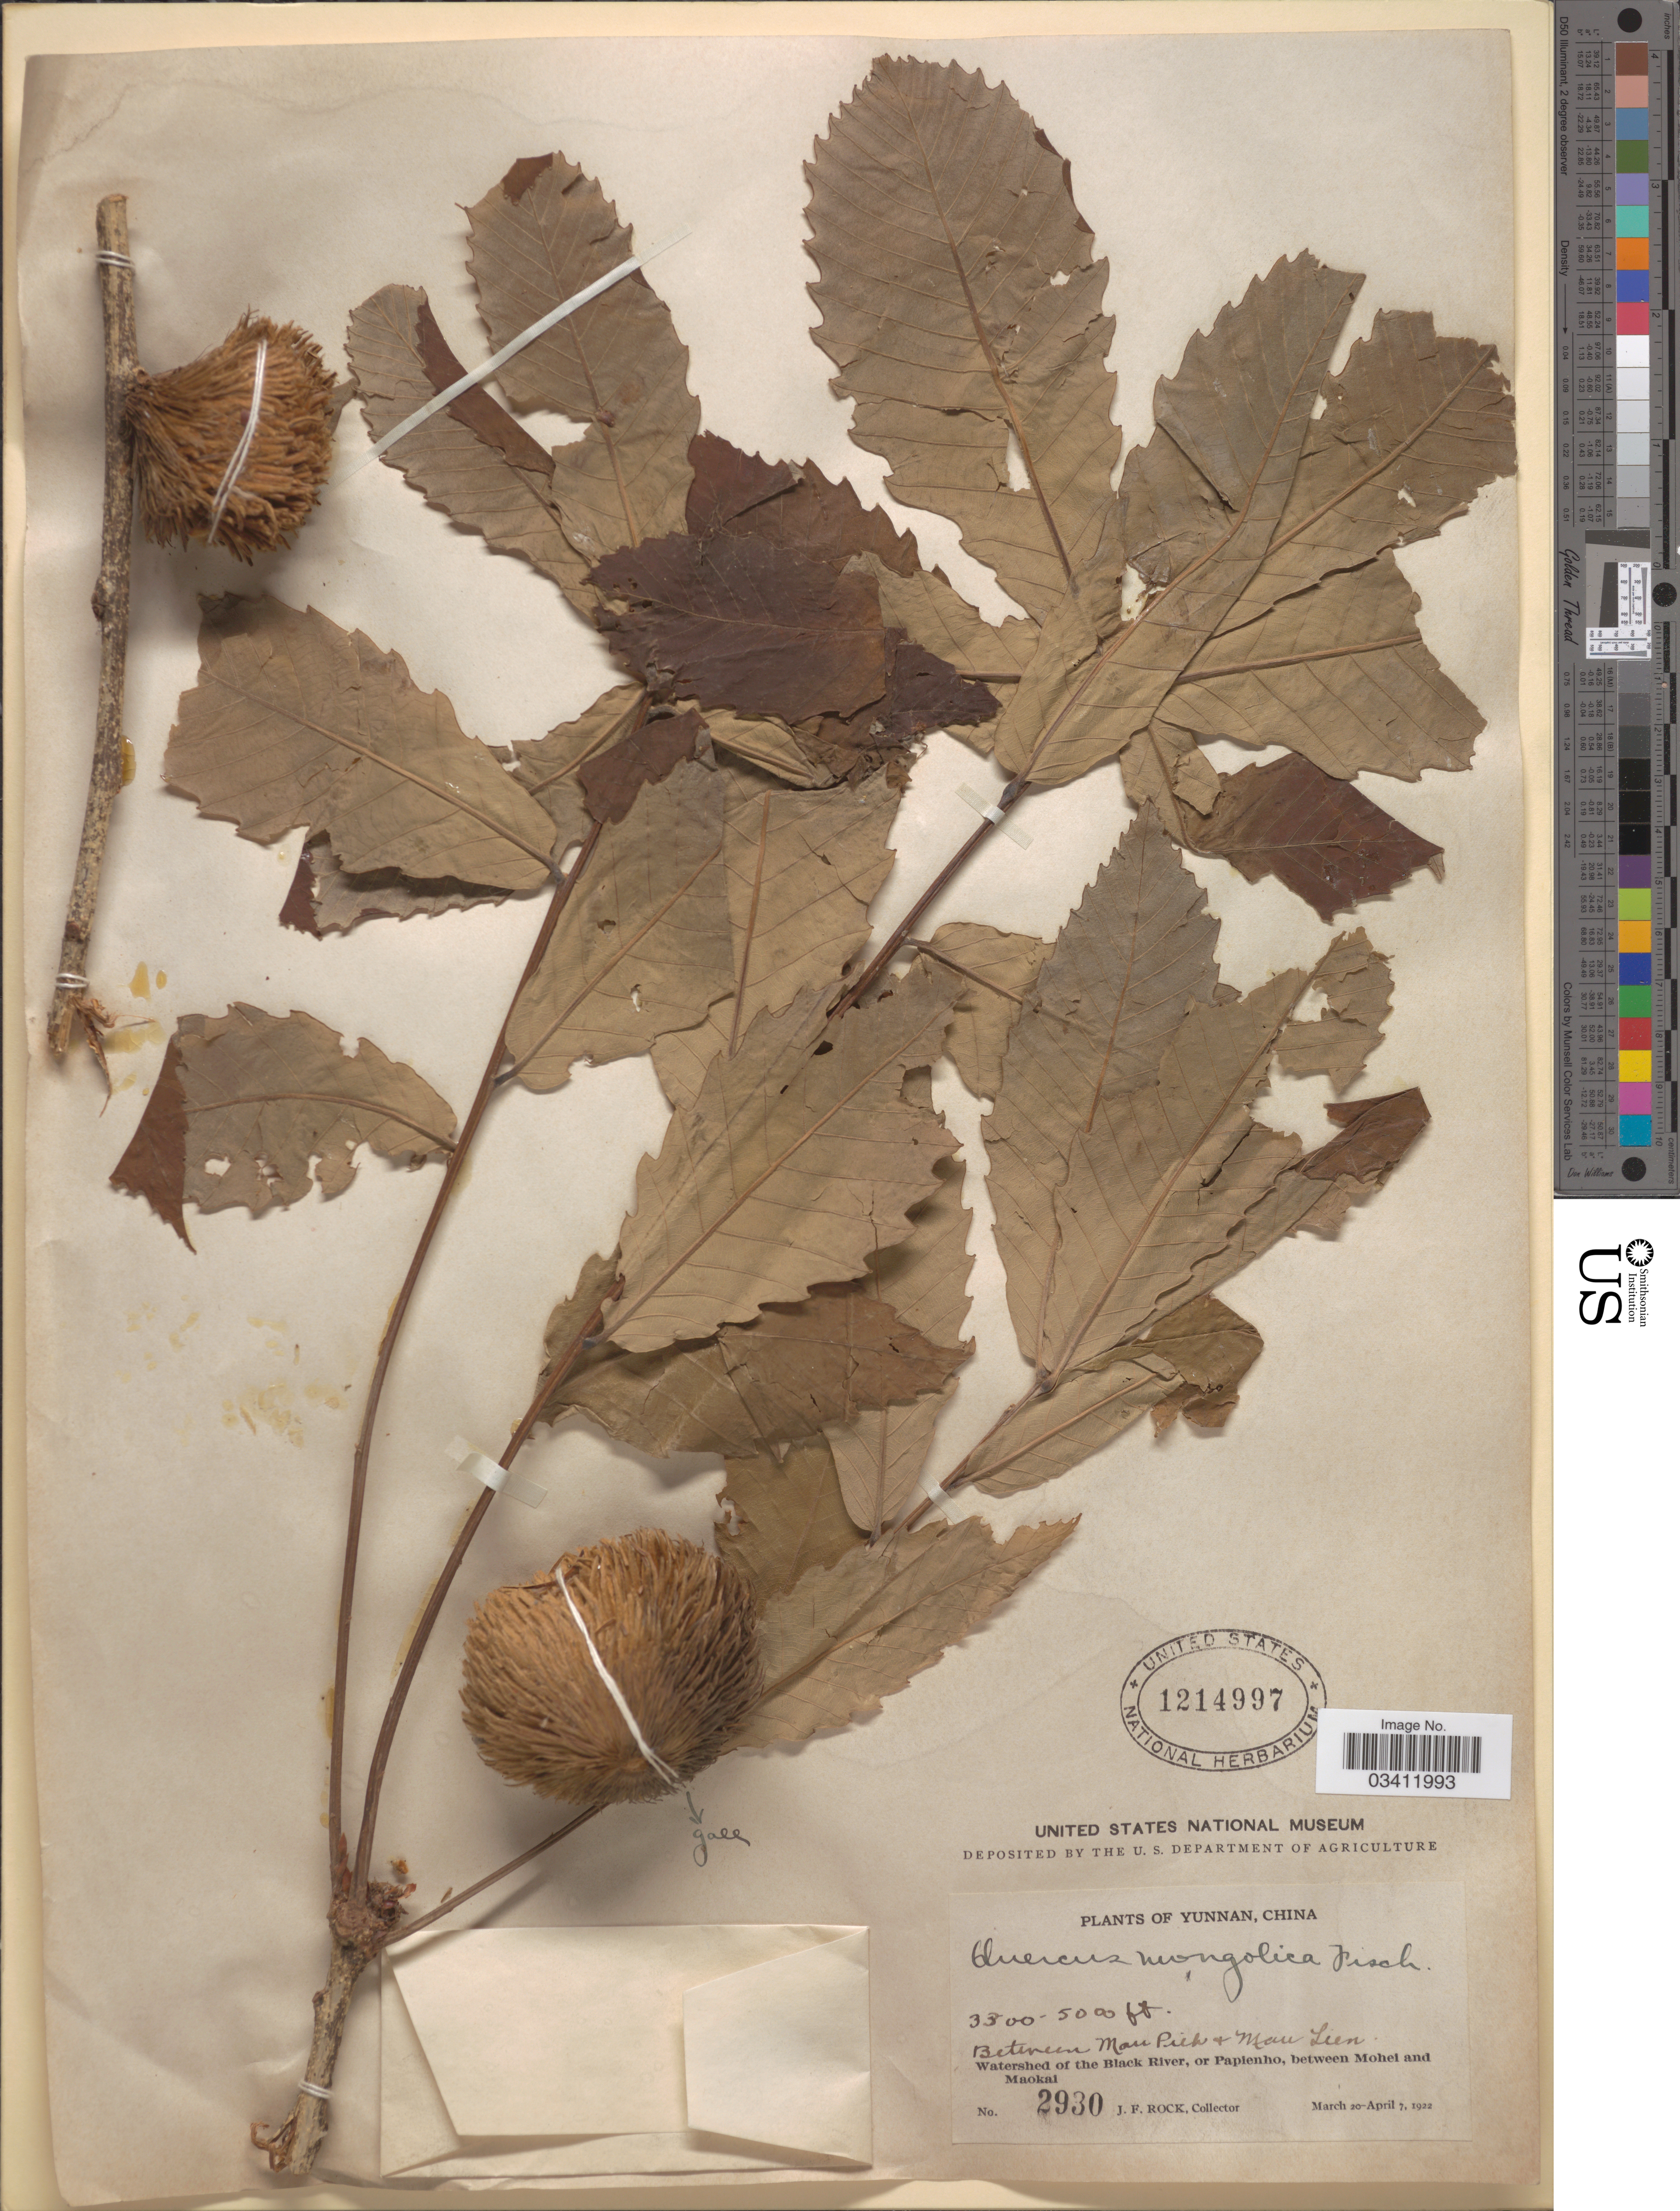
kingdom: Plantae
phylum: Tracheophyta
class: Magnoliopsida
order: Fagales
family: Fagaceae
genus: Quercus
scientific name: Quercus mongolica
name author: Fisch. ex Ledeb.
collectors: J. Rock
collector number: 2930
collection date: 1922-03-20/1922-04-07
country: China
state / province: Yunnan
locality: Between Mau Peik & Mau Lien. Watershed of the Black River, or Papienho, between Mohei and Maokai.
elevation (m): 1006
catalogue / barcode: US 1214997